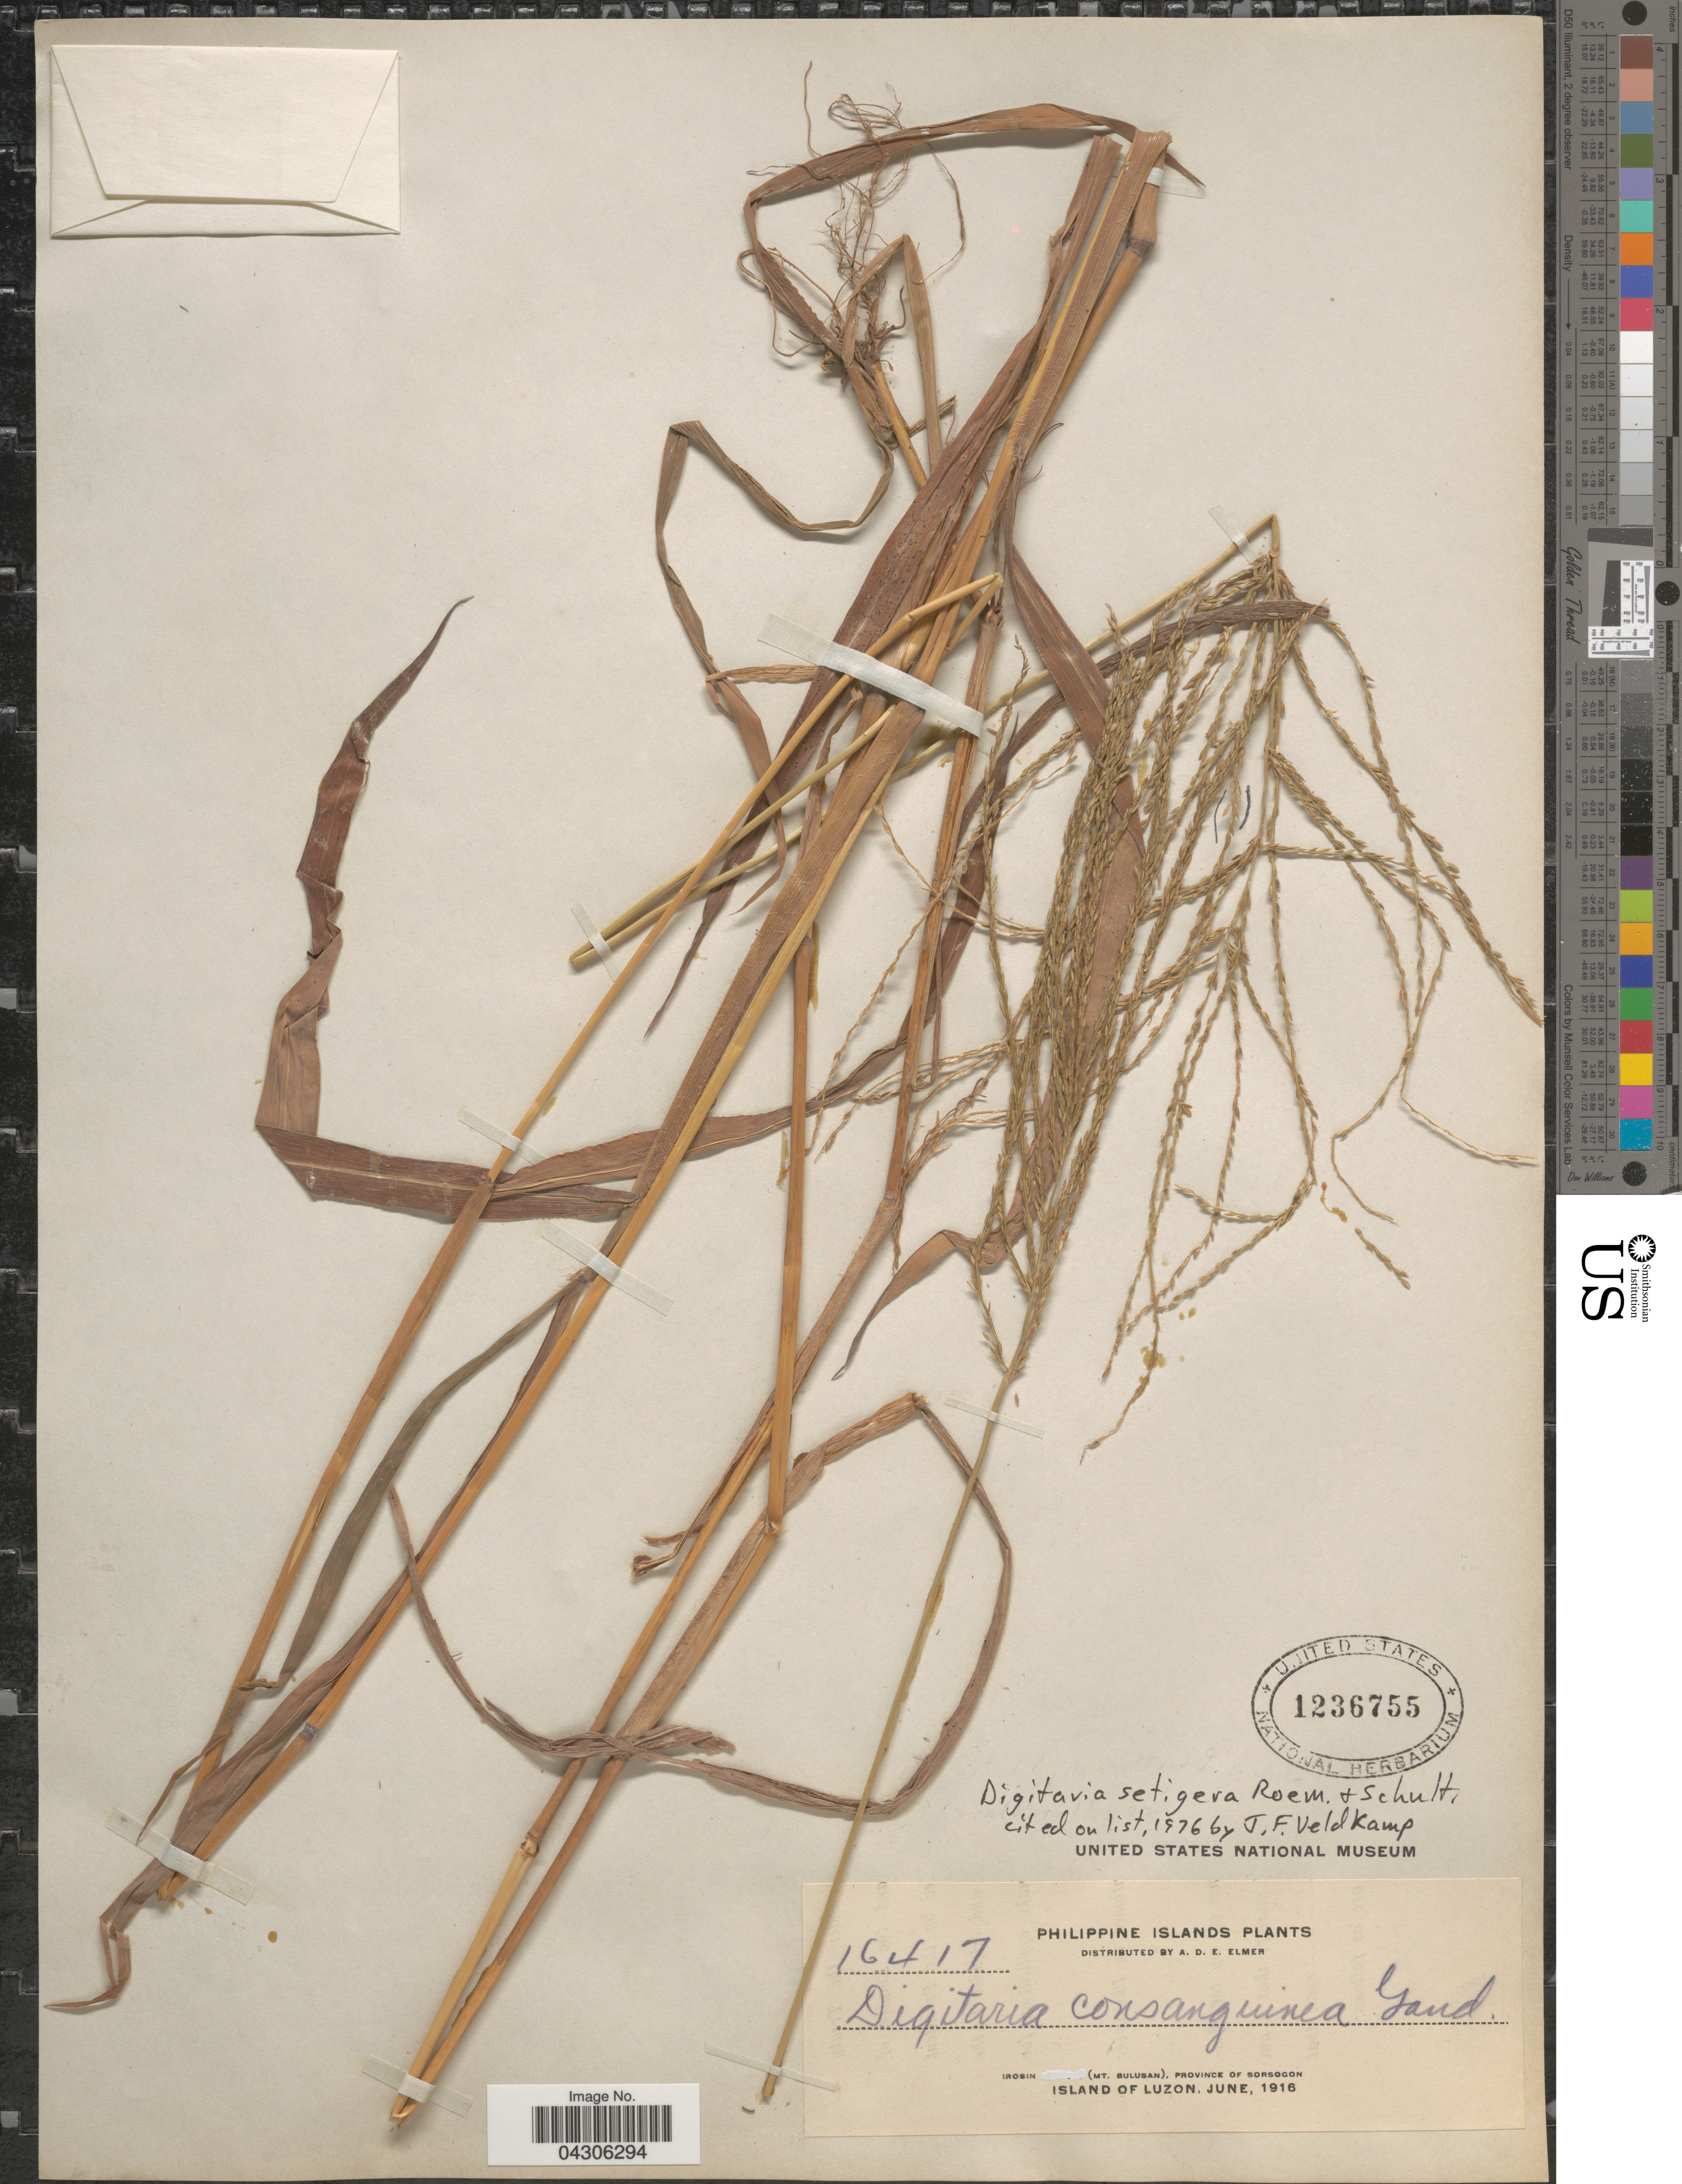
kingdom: Plantae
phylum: Tracheophyta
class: Liliopsida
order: Poales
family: Poaceae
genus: Digitaria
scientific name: Digitaria setigera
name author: Roth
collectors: A. D. E. Elmer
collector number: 16417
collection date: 1916-06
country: Philippines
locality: Philippine Islands. Irosin (Mt. Bulusan), Province of Sorsogon. Island of Luzon.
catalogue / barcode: US 1236755